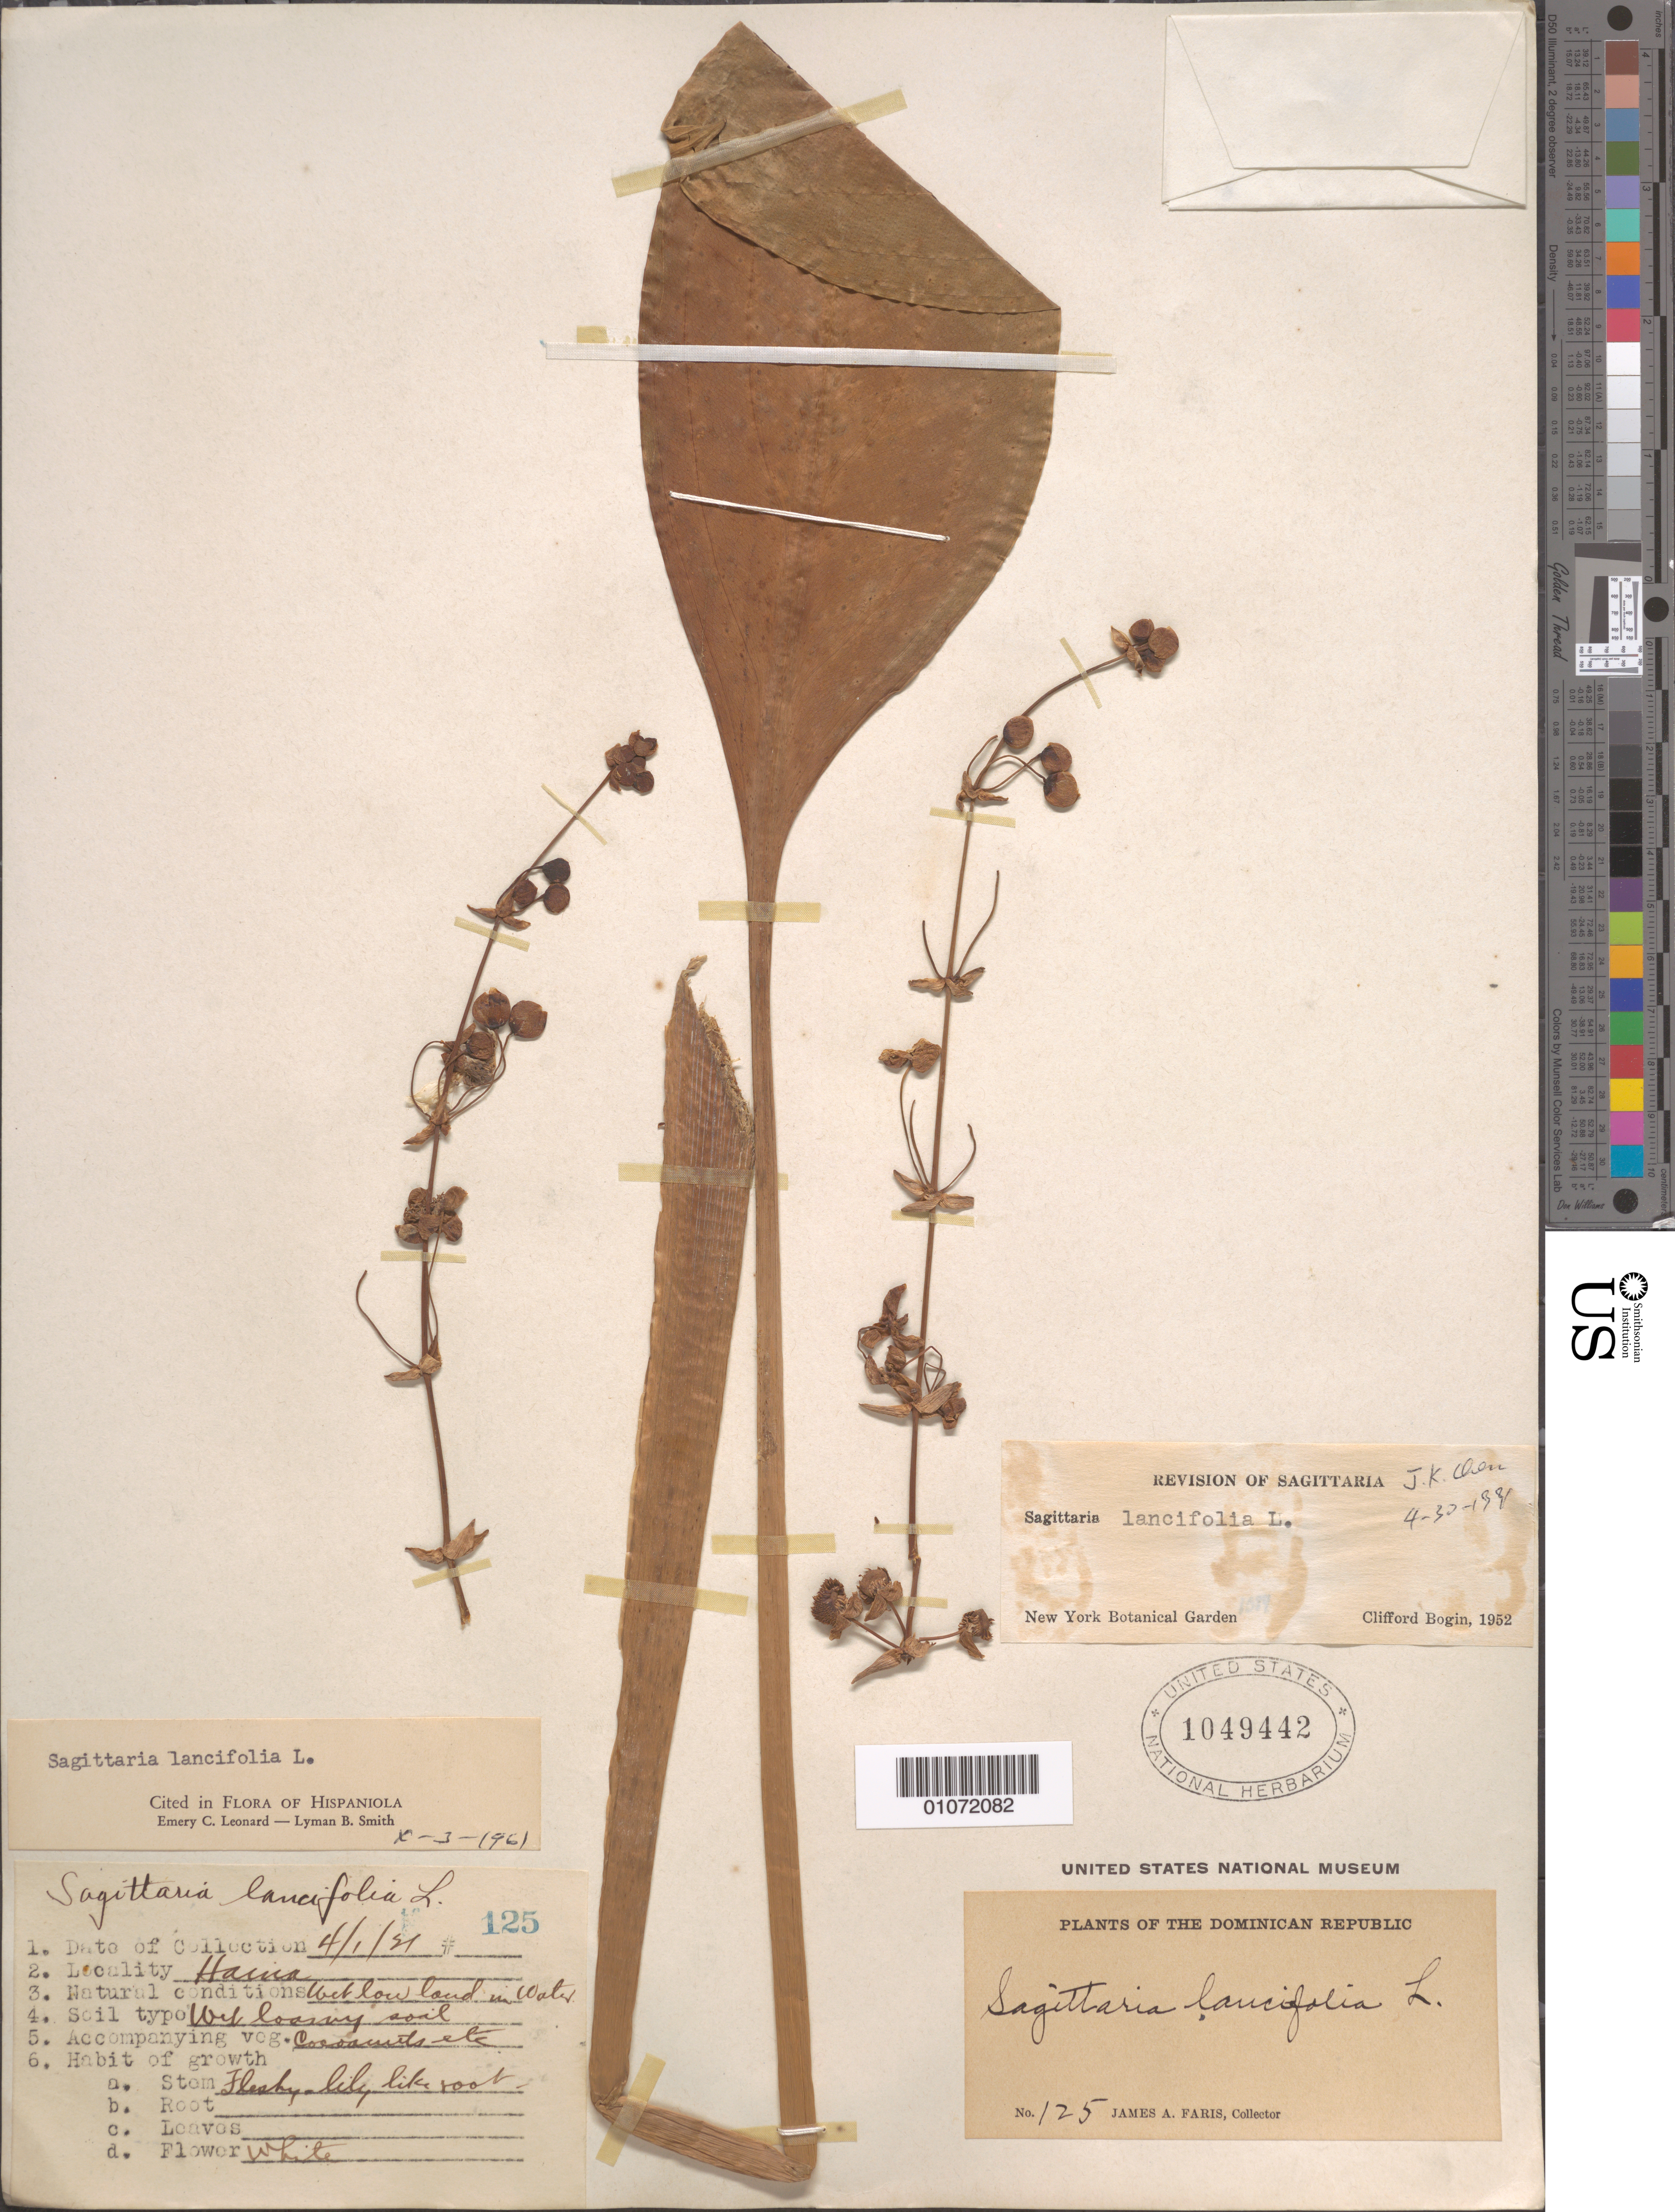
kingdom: Plantae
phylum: Tracheophyta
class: Liliopsida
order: Alismatales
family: Alismataceae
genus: Sagittaria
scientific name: Sagittaria lancifolia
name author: L.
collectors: J. Faris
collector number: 125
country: Dominican Republic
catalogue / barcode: US 1049442